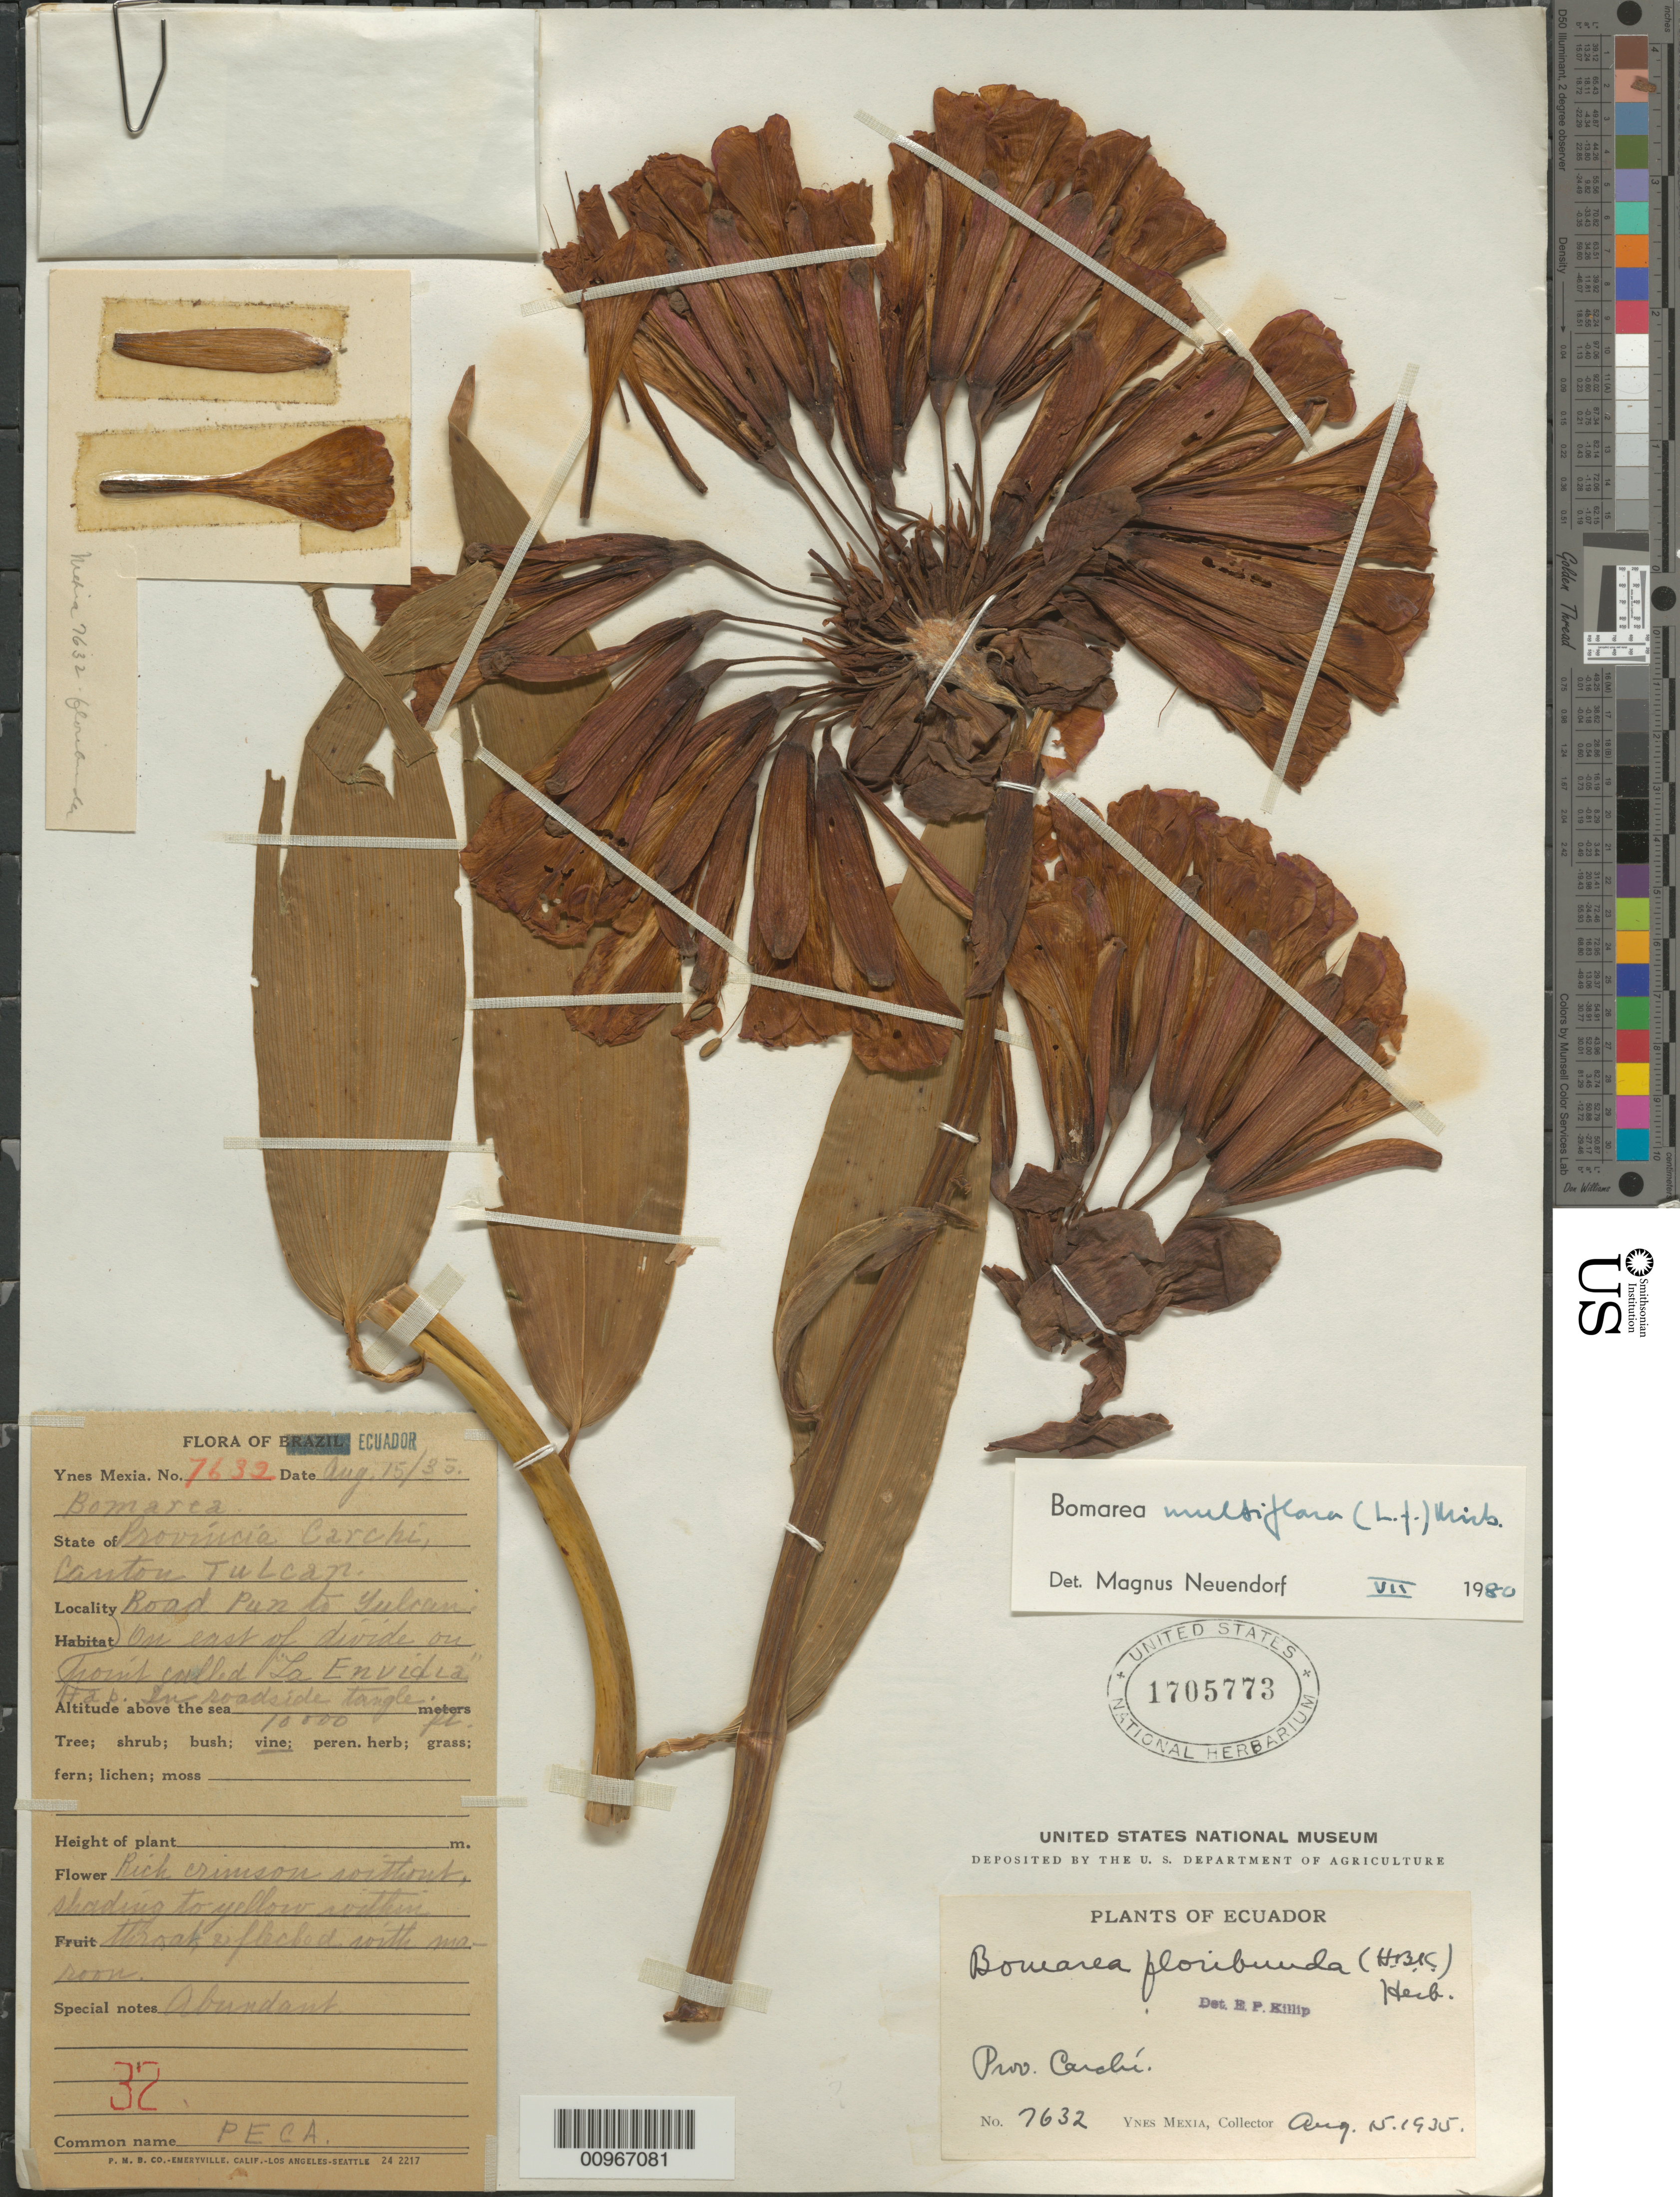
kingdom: Plantae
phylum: Tracheophyta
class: Liliopsida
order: Liliales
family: Alstroemeriaceae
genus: Bomarea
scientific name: Bomarea multiflora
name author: (L. f.) Mirb.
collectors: Y. Mexia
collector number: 7632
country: Ecuador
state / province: Carchi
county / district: Tulcán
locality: Punto Tulcan, La Envidia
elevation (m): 3048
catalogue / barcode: US 1705773